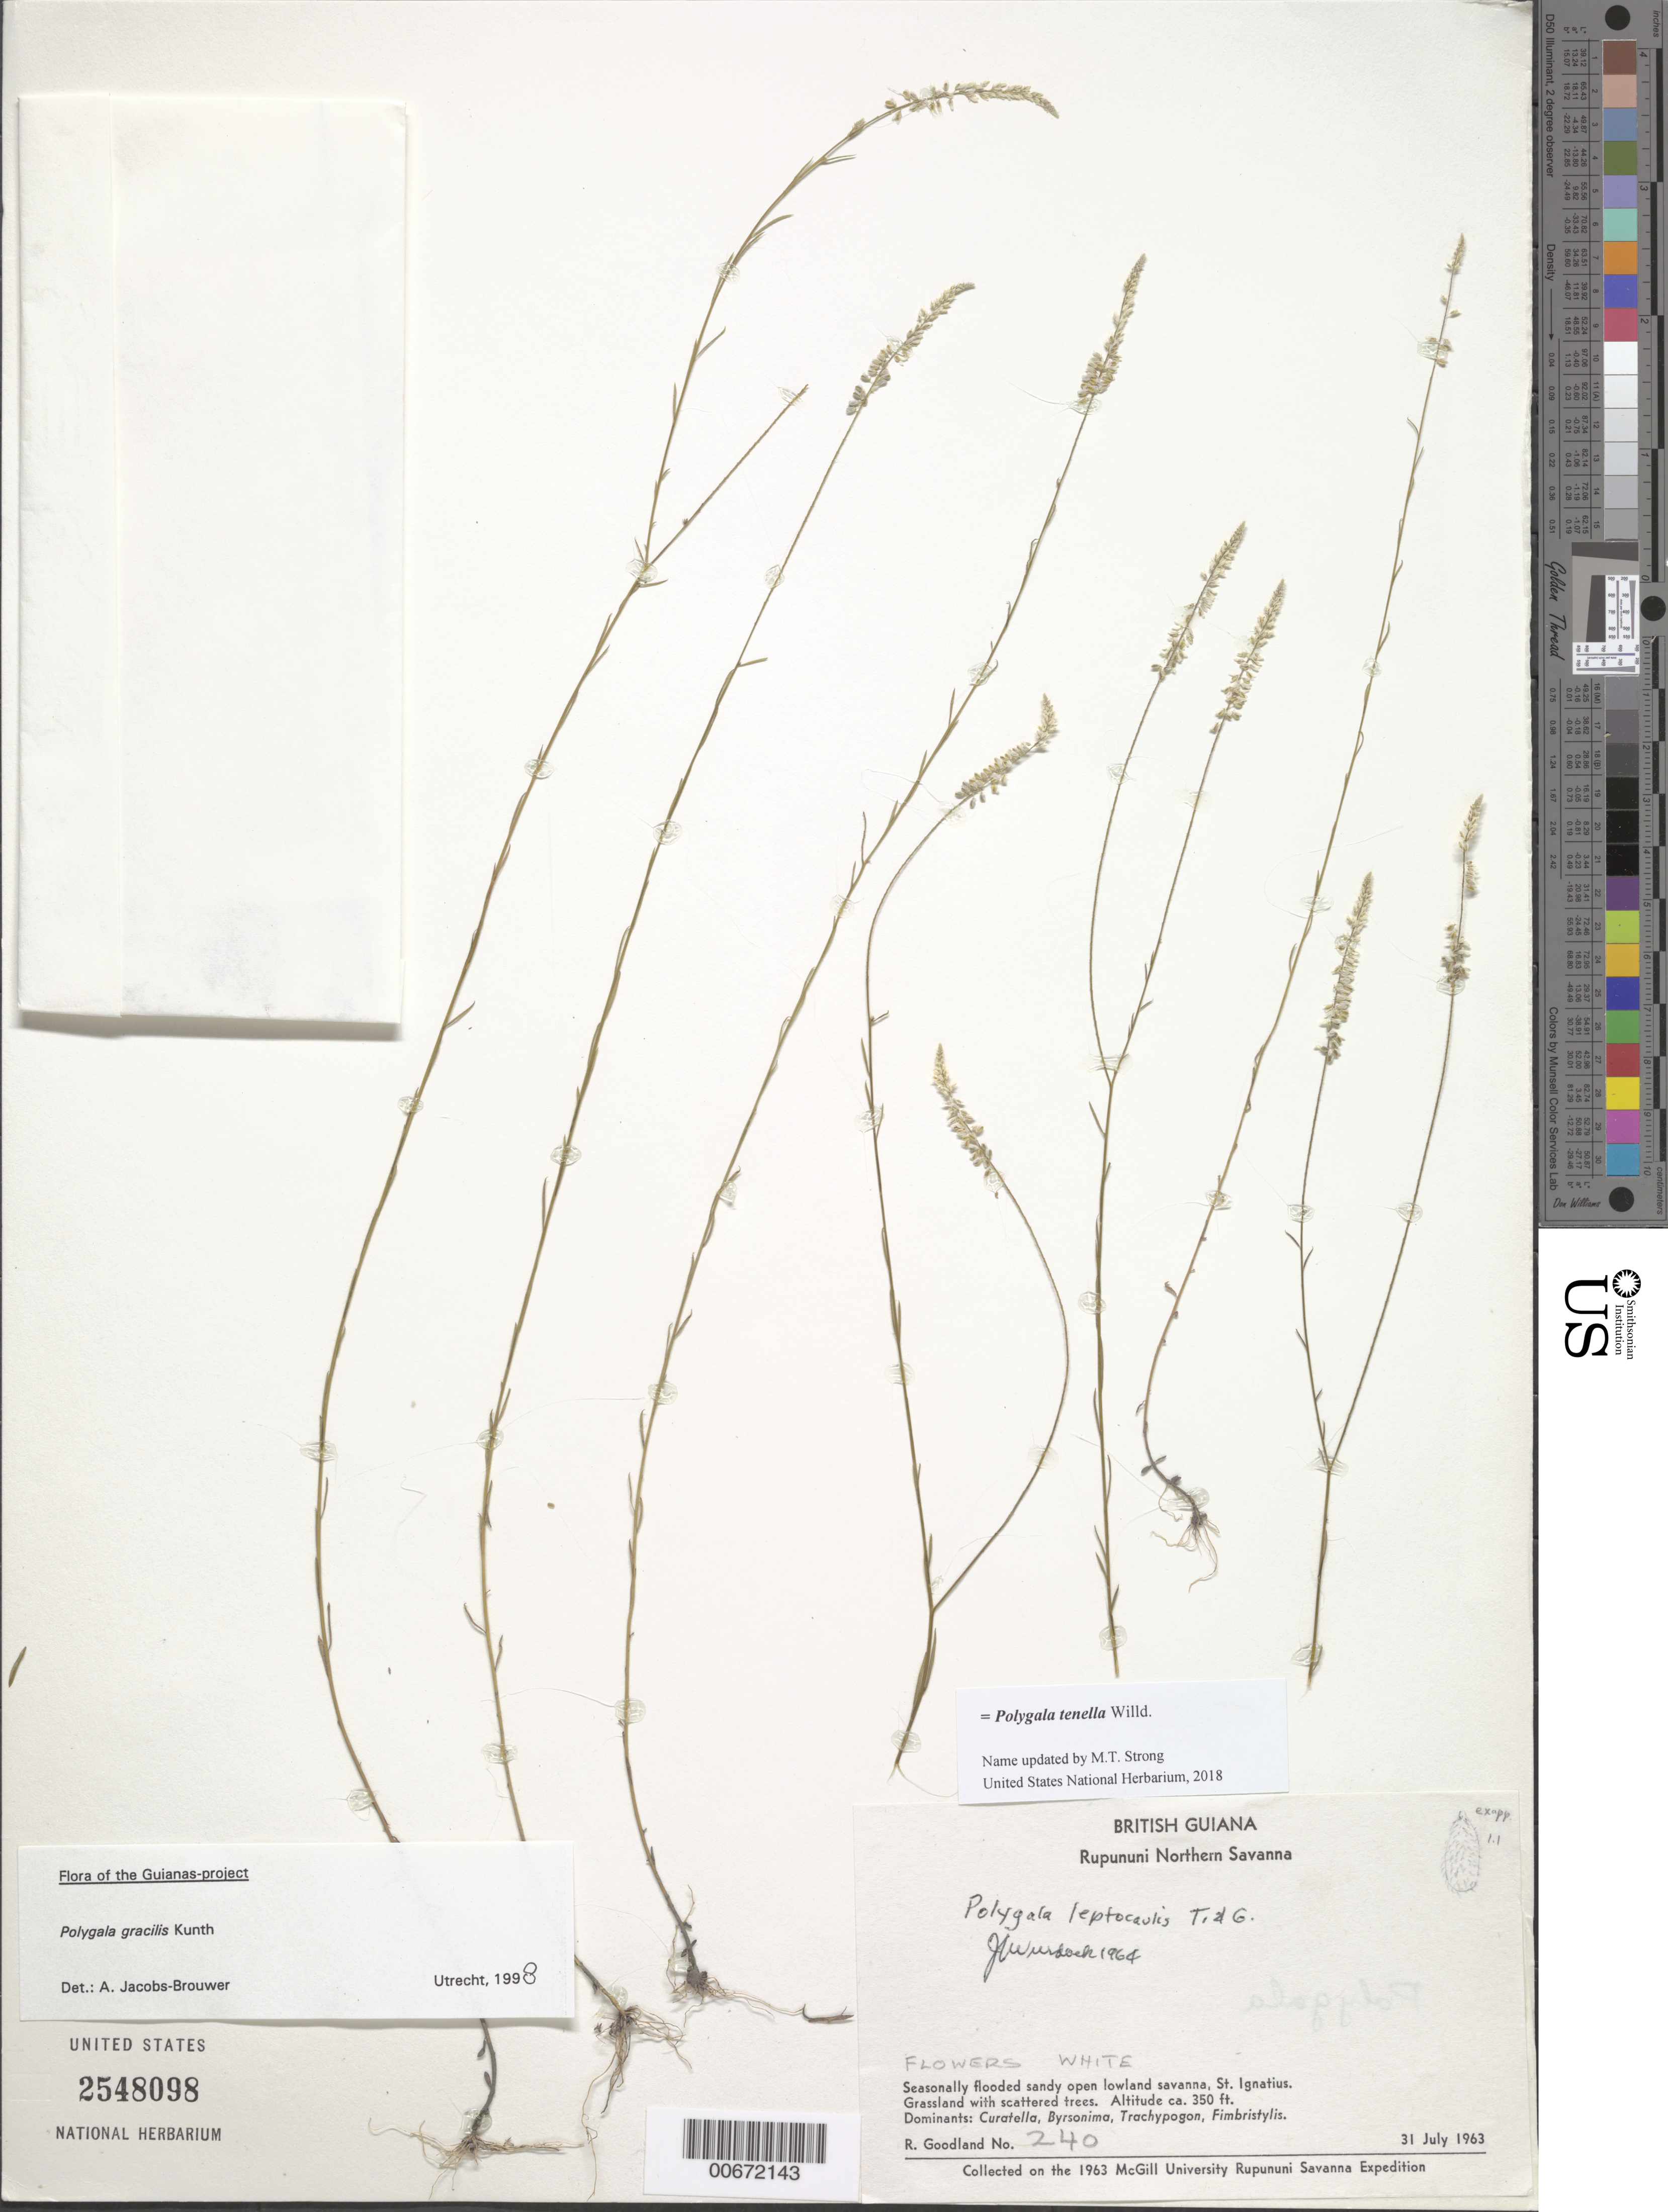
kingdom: Plantae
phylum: Tracheophyta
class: Magnoliopsida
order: Fabales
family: Polygalaceae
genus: Polygala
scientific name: Polygala tenella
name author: Willd.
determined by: Bernardi, L.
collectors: R. Goodland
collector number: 240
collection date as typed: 31-Jul-63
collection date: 1963-07-31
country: Guyana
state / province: U. Takutu-U. Essequibo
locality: Rupununi Northern Savanna, St. Ignatius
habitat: Seasonally flooded sandy open lowland savanna. Grassland with scattered trees. Dominants: Curatella, Byrsonima, Trachypogon, Fimbristylis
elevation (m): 107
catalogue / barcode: US 2548098